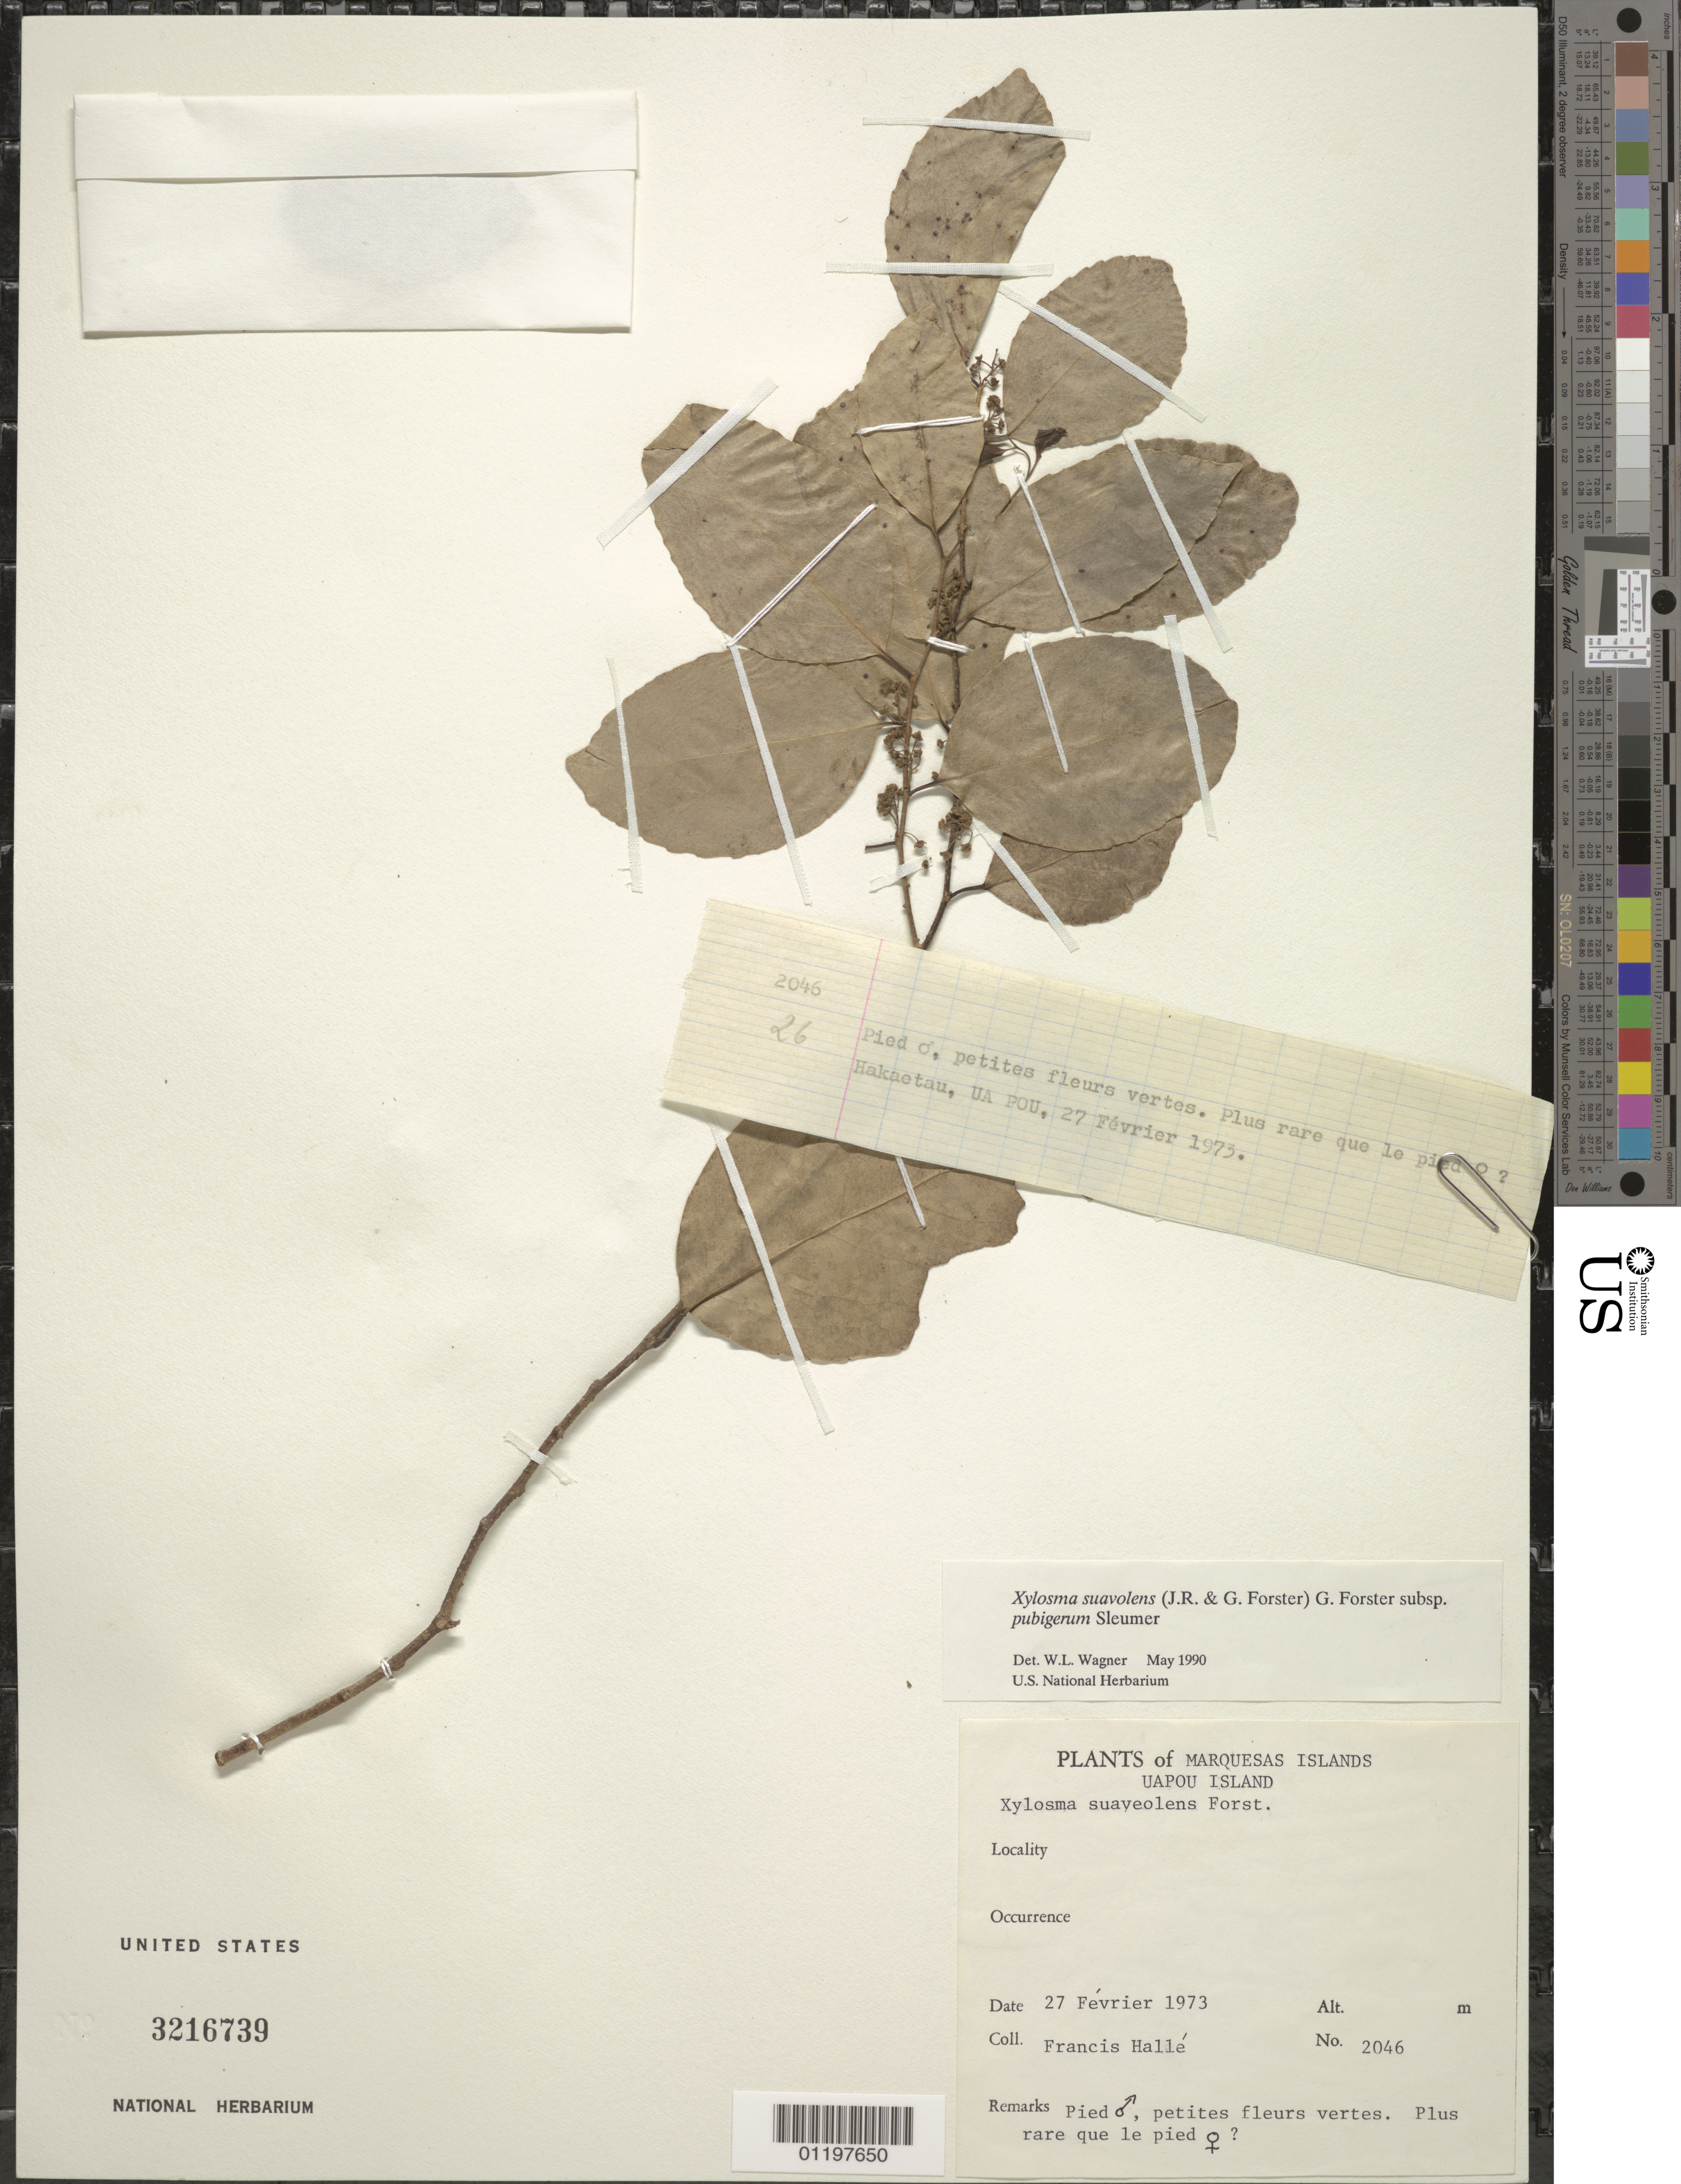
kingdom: Plantae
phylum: Tracheophyta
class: Magnoliopsida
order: Malpighiales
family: Salicaceae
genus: Xylosma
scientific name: Xylosma suaveolens subsp. pubigera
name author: Sleumer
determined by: Wagner, W. L., (BOT), Smithsonian Institution - National Museum of Natural History (UNITED STATES)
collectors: F. Hallé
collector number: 2046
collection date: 1973-02-27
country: French Polynesia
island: Ua Pou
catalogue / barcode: US 3216739